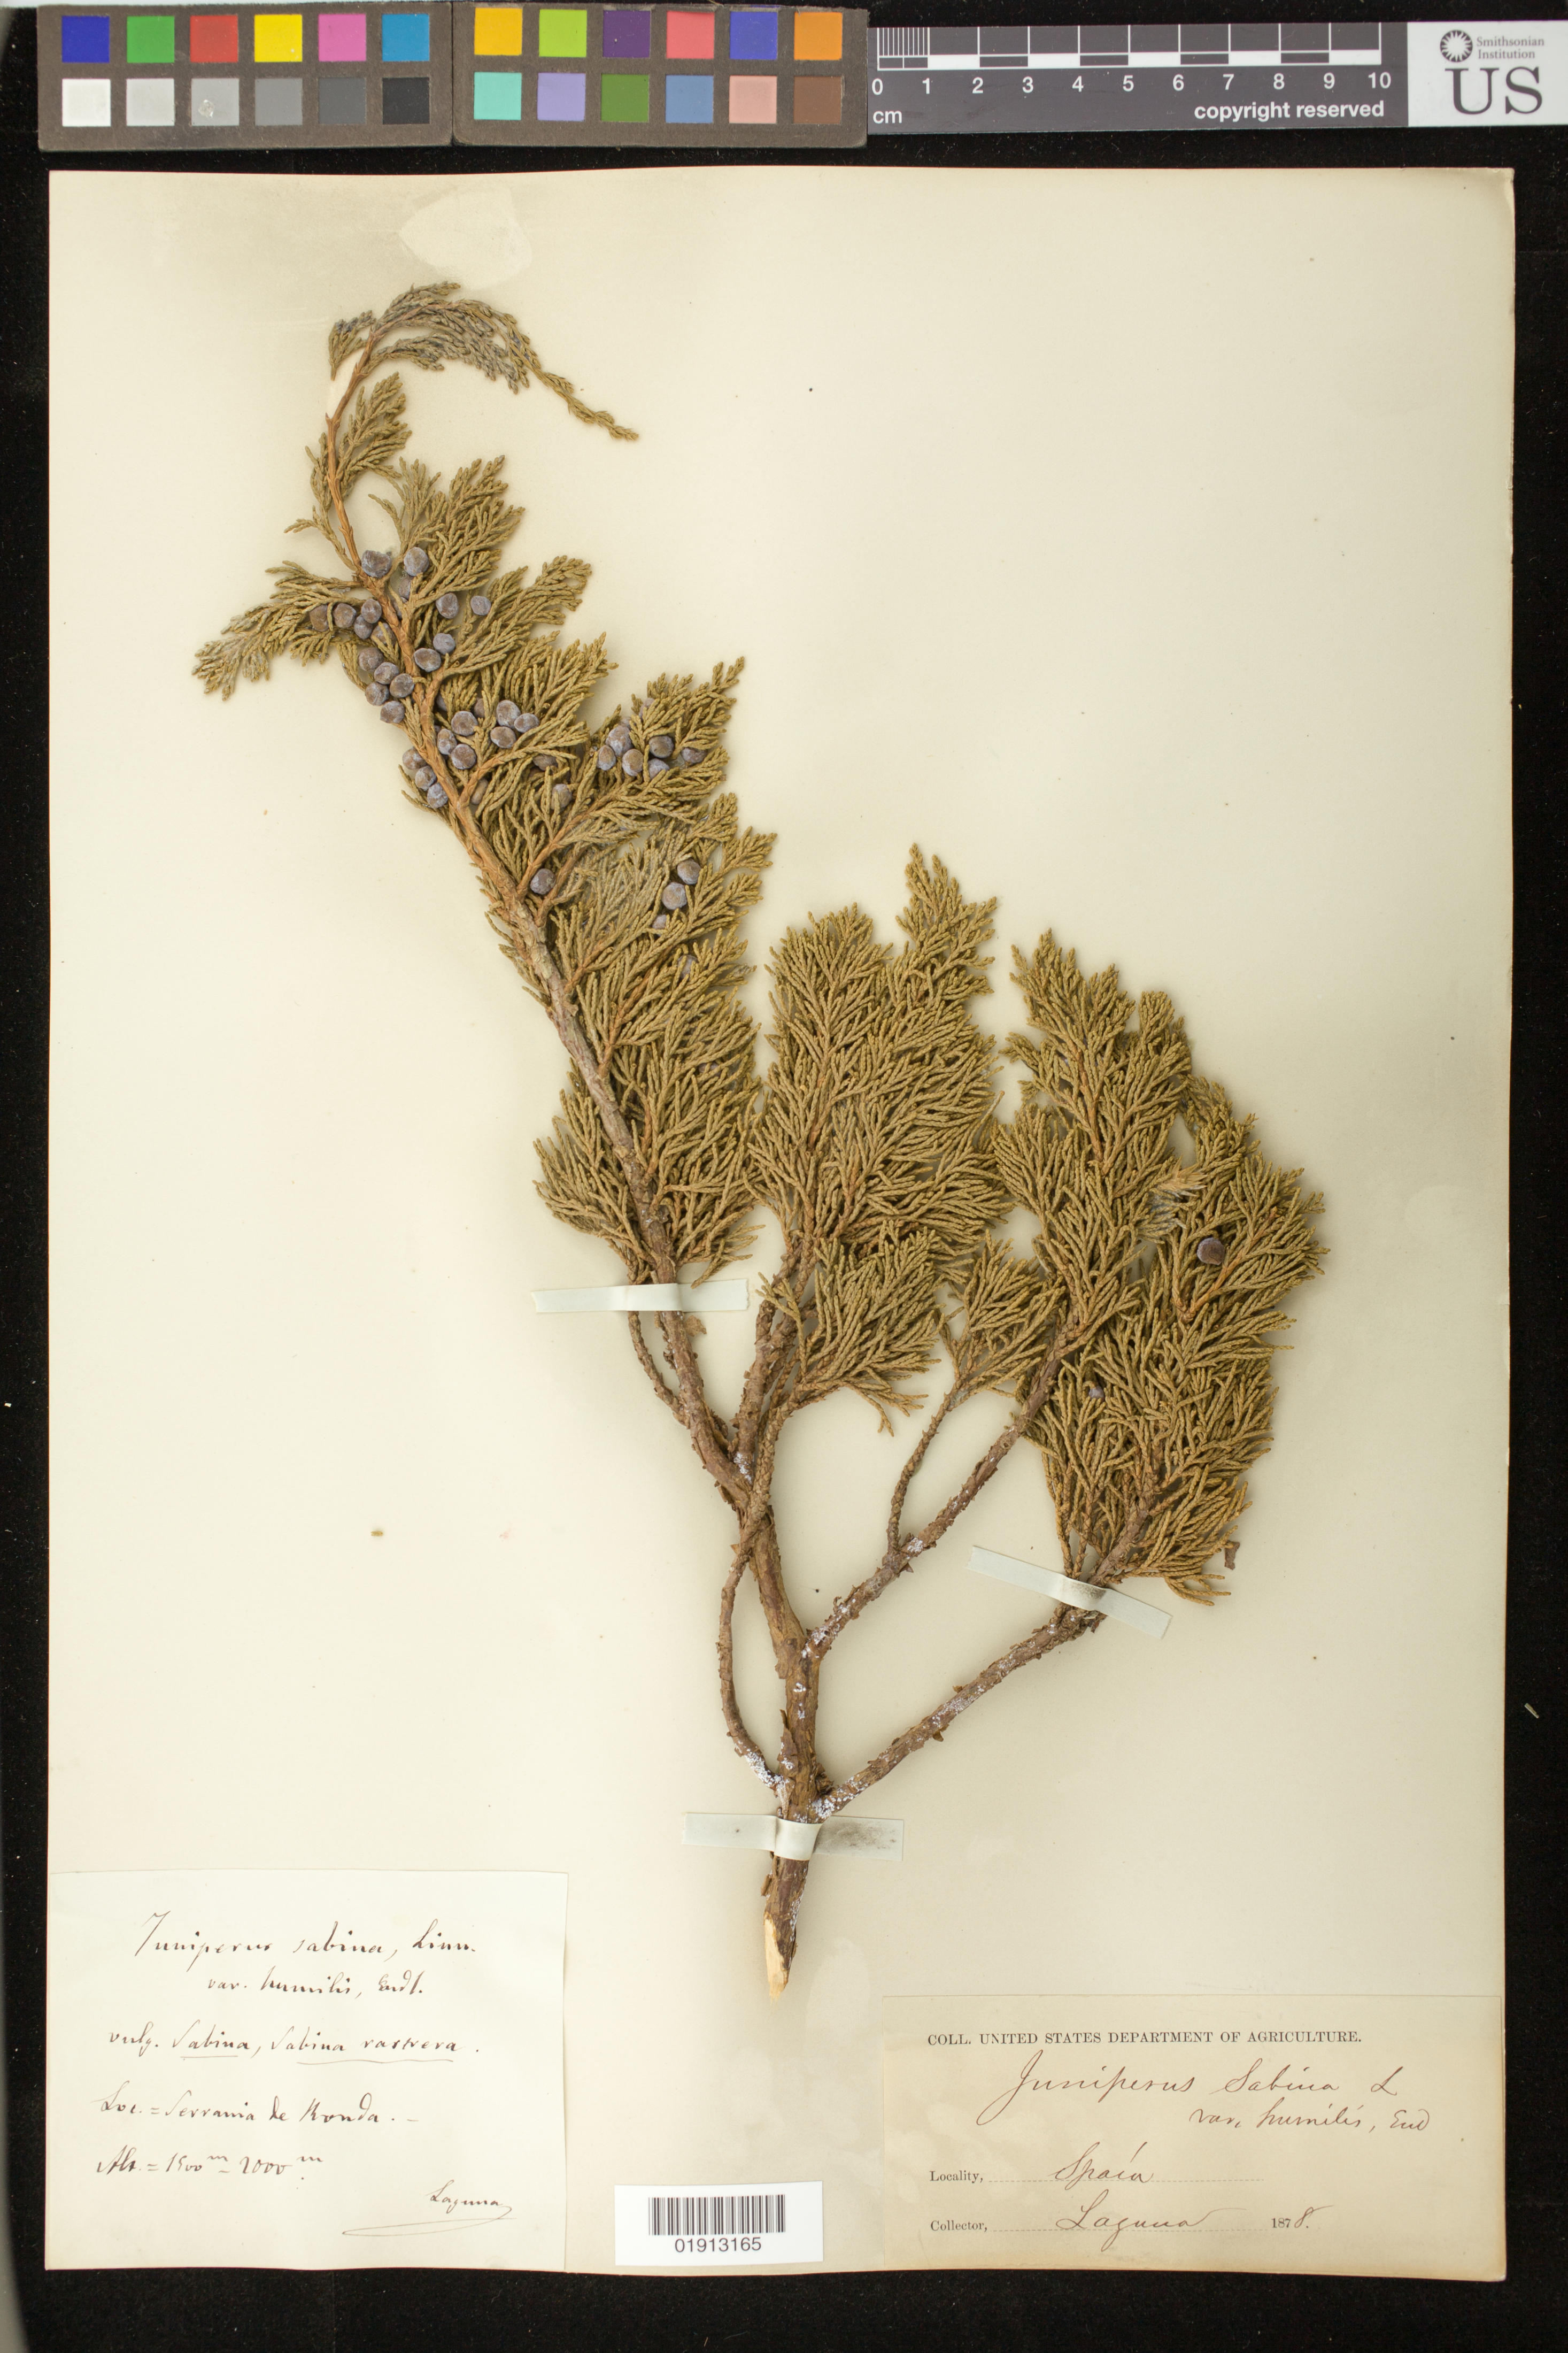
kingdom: Plantae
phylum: Tracheophyta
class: Pinopsida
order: Pinales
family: Cupressaceae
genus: Juniperus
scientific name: Juniperus sabina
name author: L.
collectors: -. Laguna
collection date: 1878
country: Spain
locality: Serrania de Monda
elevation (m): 1500